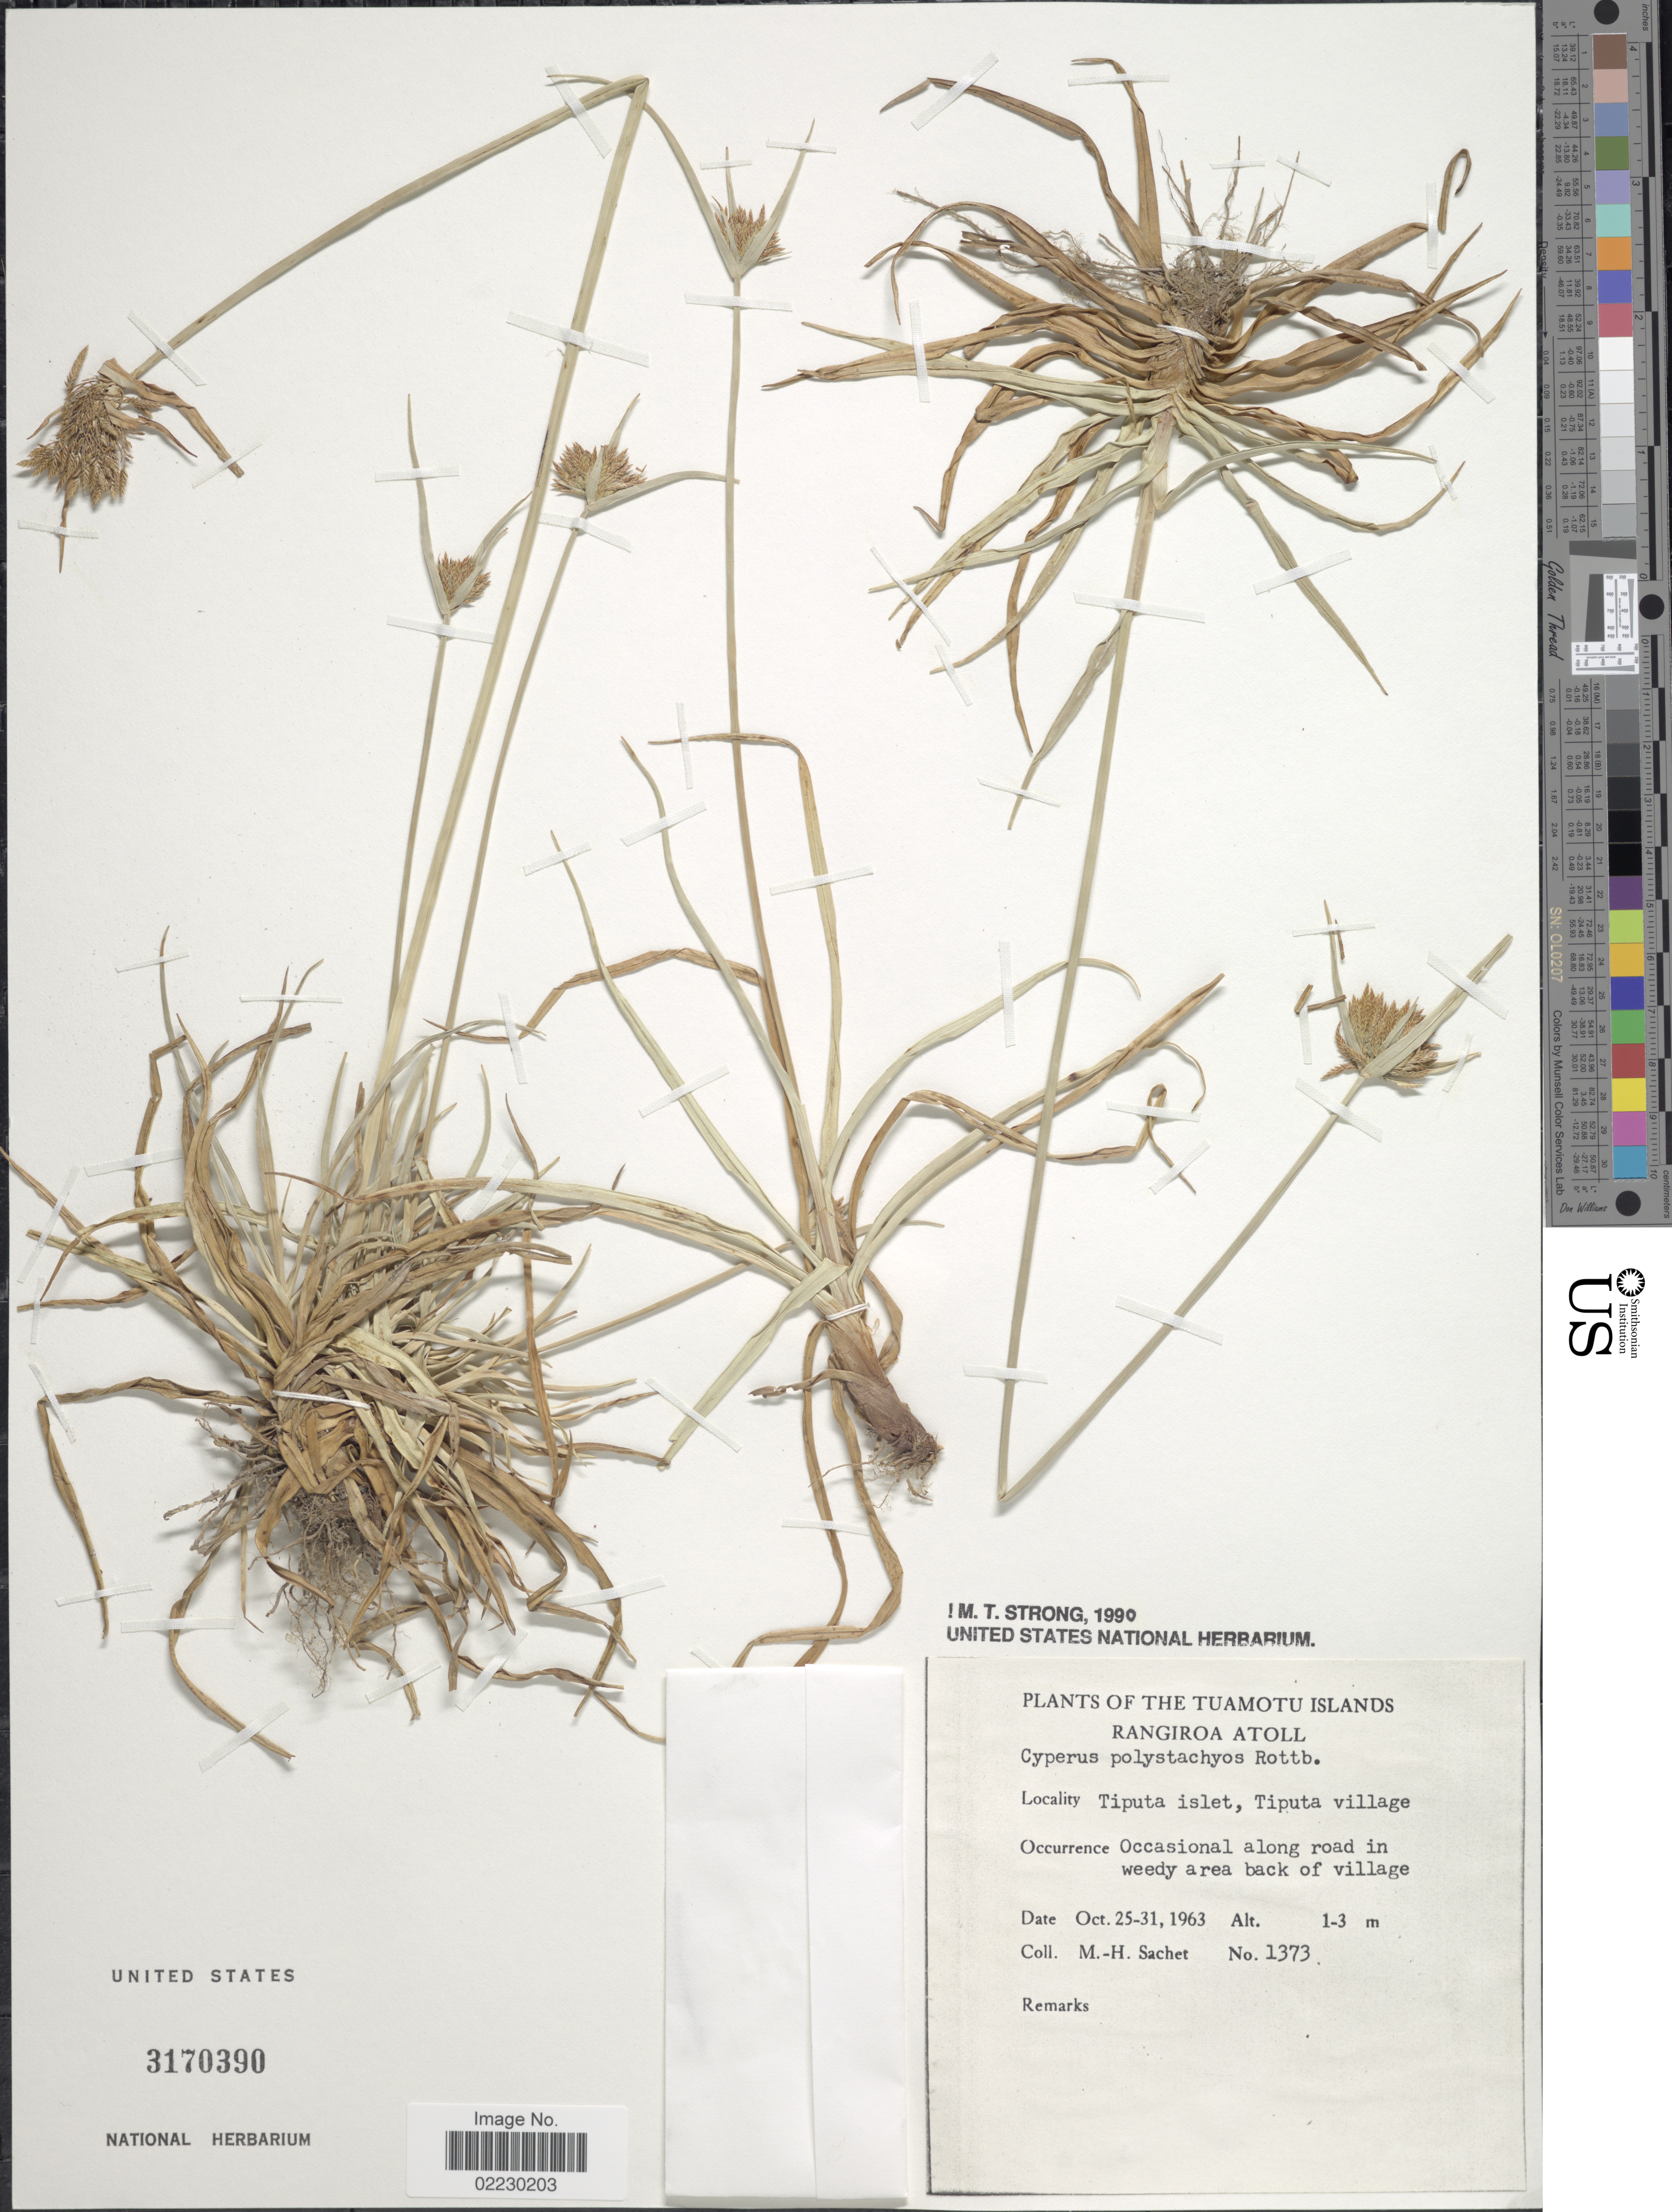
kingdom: Plantae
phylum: Tracheophyta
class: Liliopsida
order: Poales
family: Cyperaceae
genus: Cyperus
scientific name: Cyperus polystachyos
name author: Rottb.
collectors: M.-H. Sachet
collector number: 1373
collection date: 1963-10-25/1963-10-31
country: French Polynesia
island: Rangiroa [Deans] Atoll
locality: Tuamotu Islands, Rangiroa Atoll, Tiputa islet, Tiputa village, occasional along road in weedy area back of village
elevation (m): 1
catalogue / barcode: US 3170390